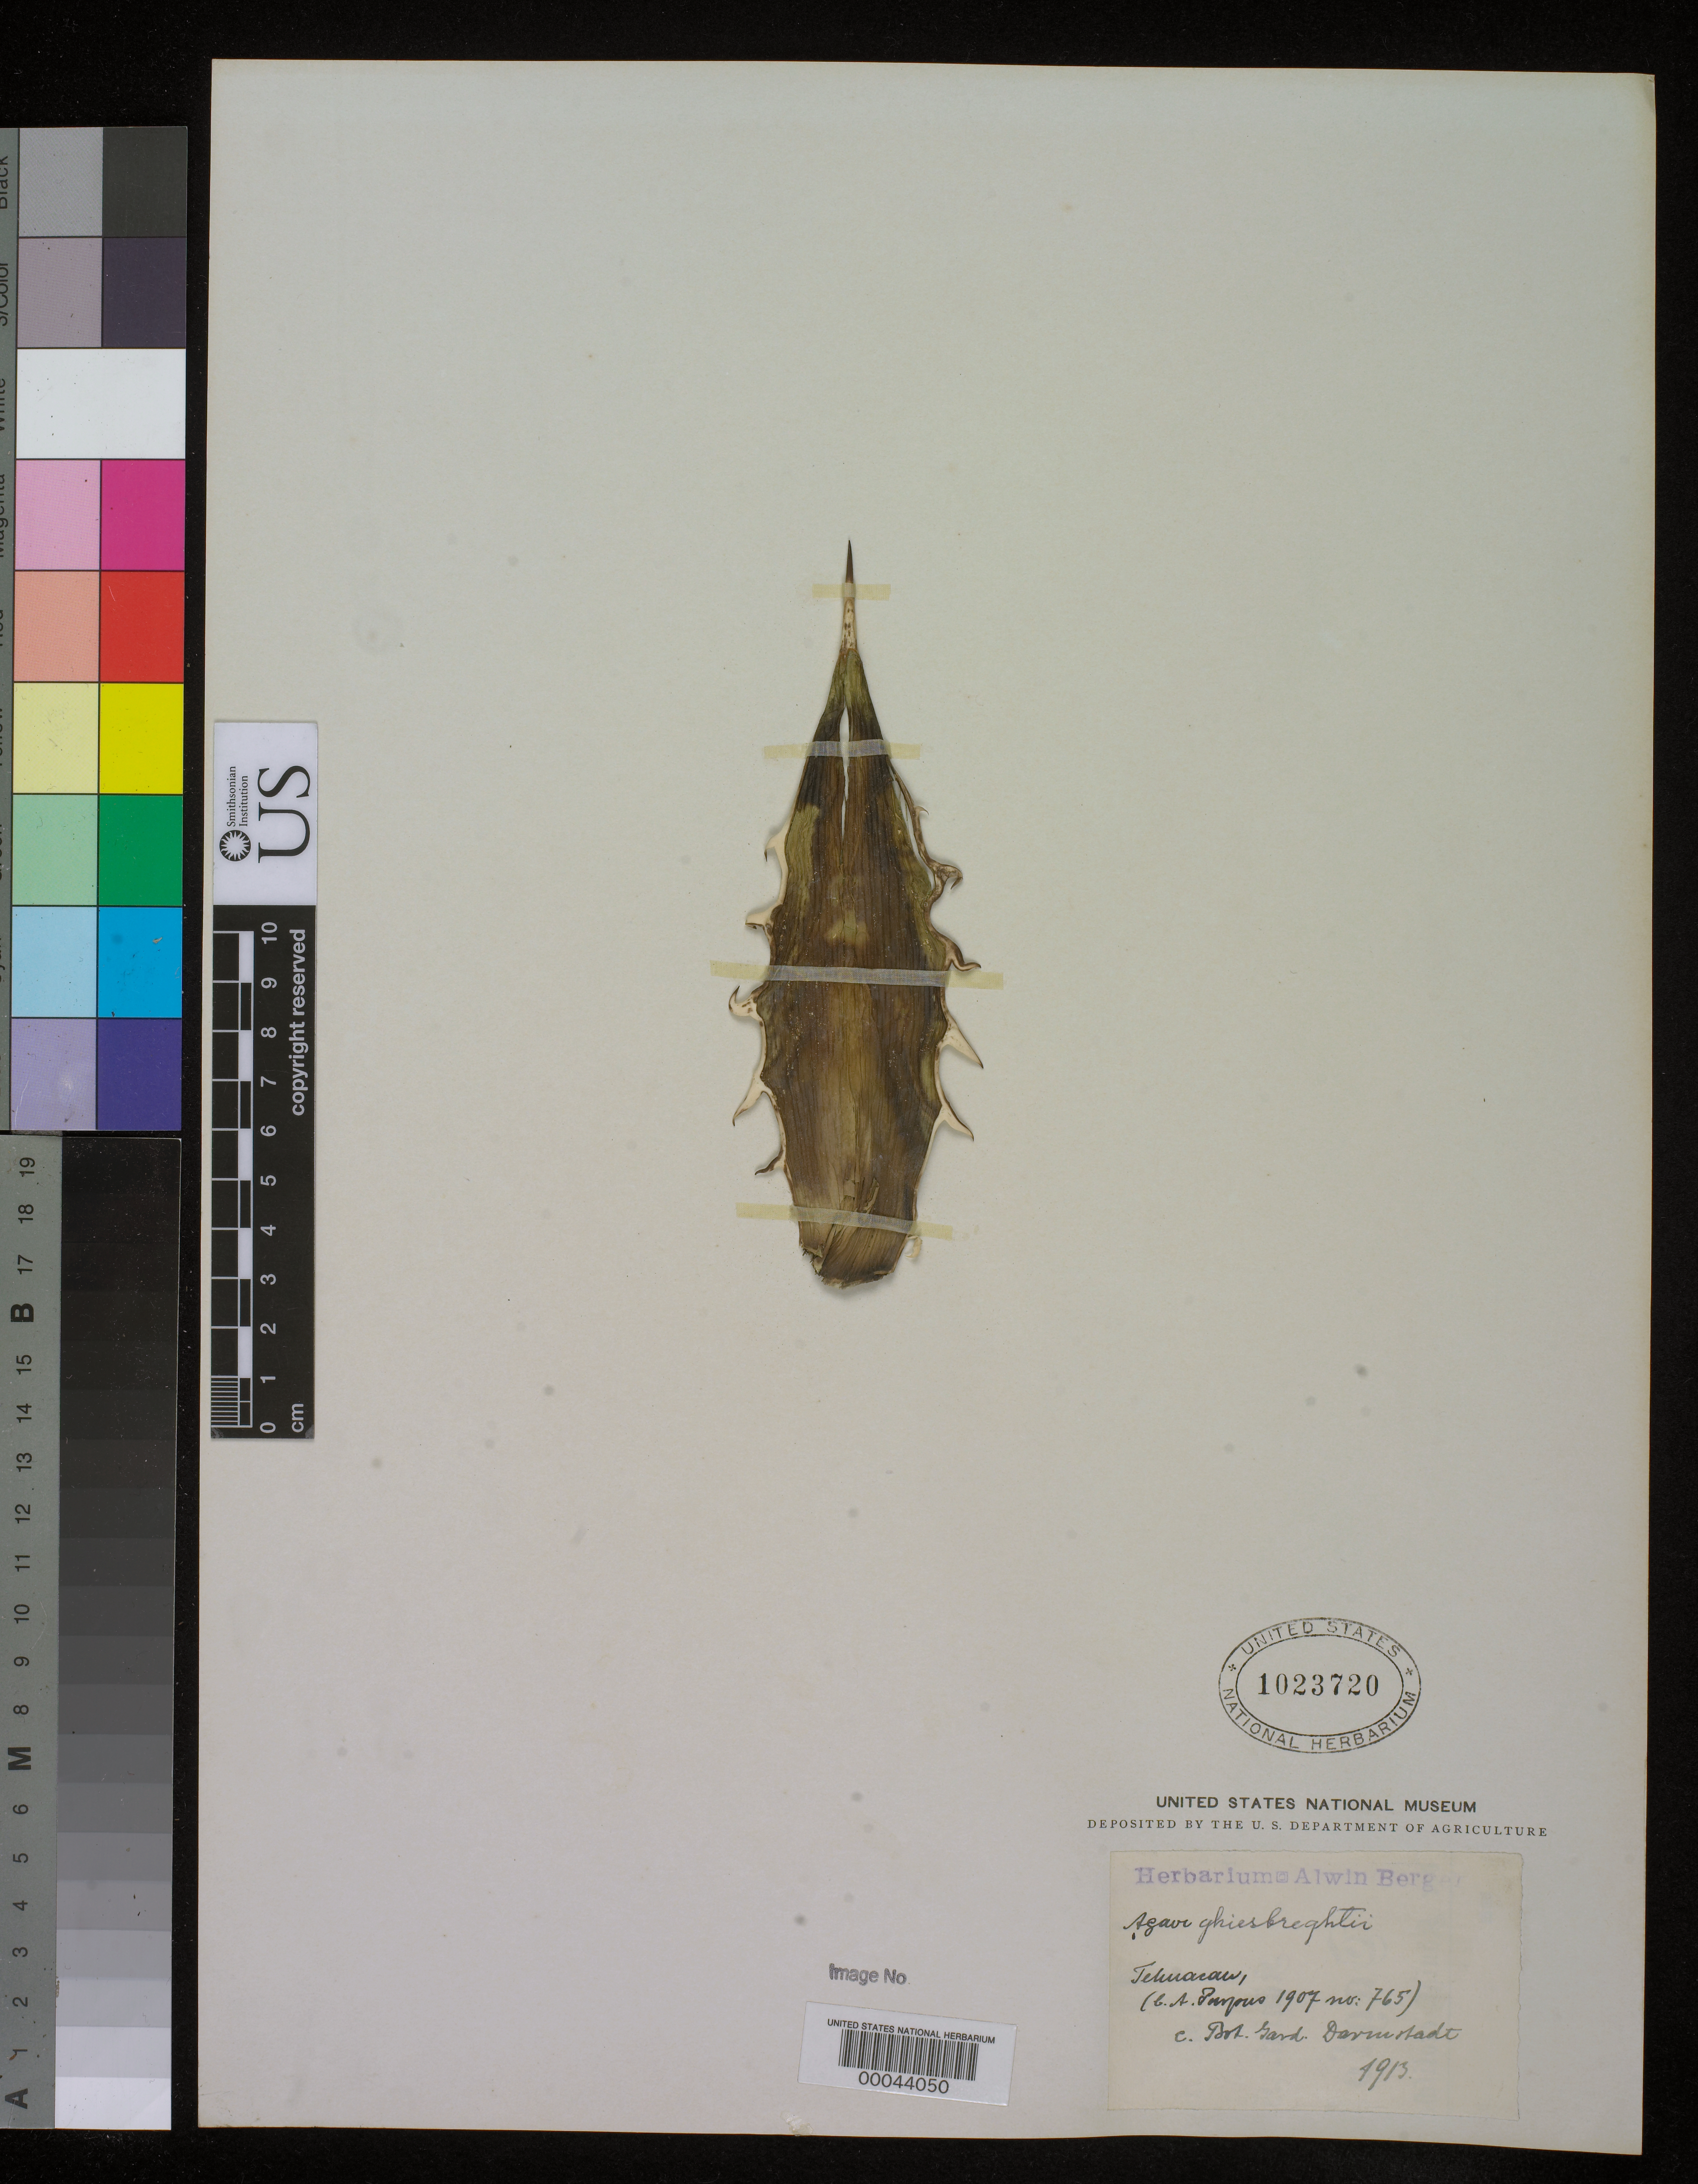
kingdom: Plantae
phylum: Tracheophyta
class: Liliopsida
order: Asparagales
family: Asparagaceae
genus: Agave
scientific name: Agave ghiesbrechtii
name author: K. Koch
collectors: ex herb. A. Berger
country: Mexico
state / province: Puebla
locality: Tehuacan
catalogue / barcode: US 1023720